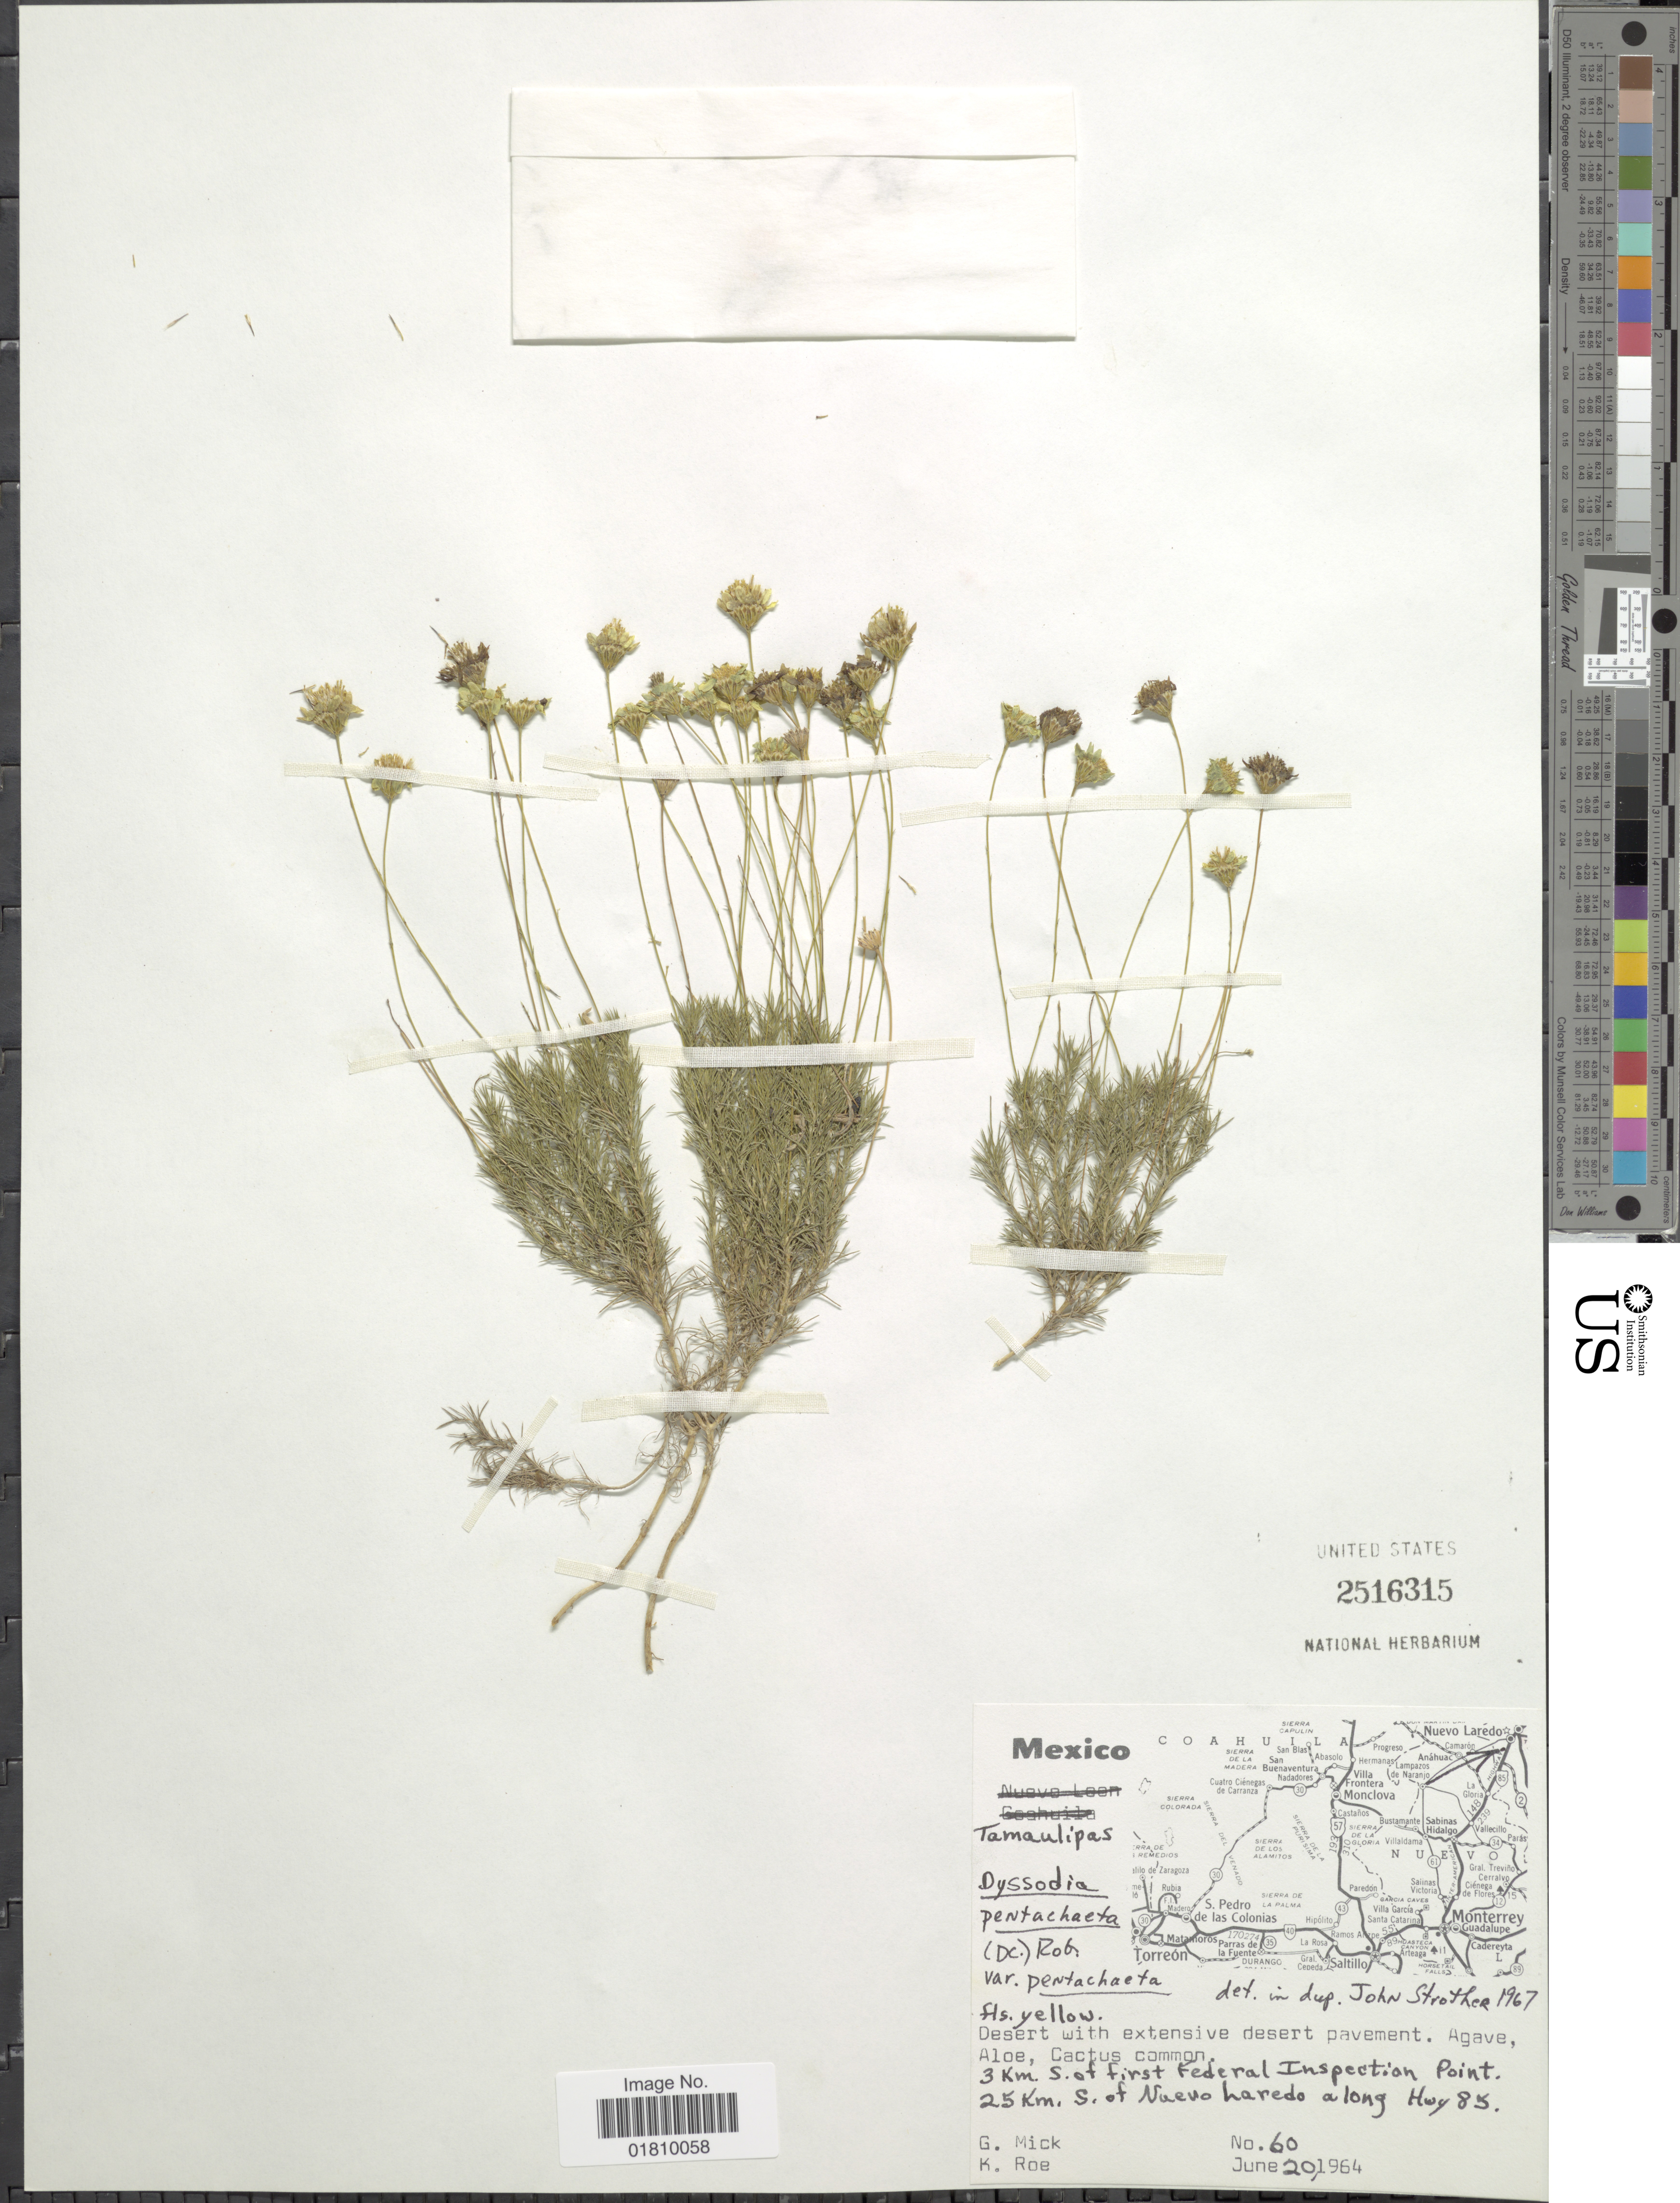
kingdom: Plantae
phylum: Tracheophyta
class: Magnoliopsida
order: Asterales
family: Asteraceae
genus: Thymophylla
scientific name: Thymophylla pentachaeta var. pentachaeta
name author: (DC.) Small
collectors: G. Mick & K. Roe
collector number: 60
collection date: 1964-06-20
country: Mexico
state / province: Tamaulipas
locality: Desert with extensive desert pavement, 3 km. S. of first Federal Inspection Point, 25 km. S. of Nuevo Laredo along Hwy 85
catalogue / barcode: US 2516315